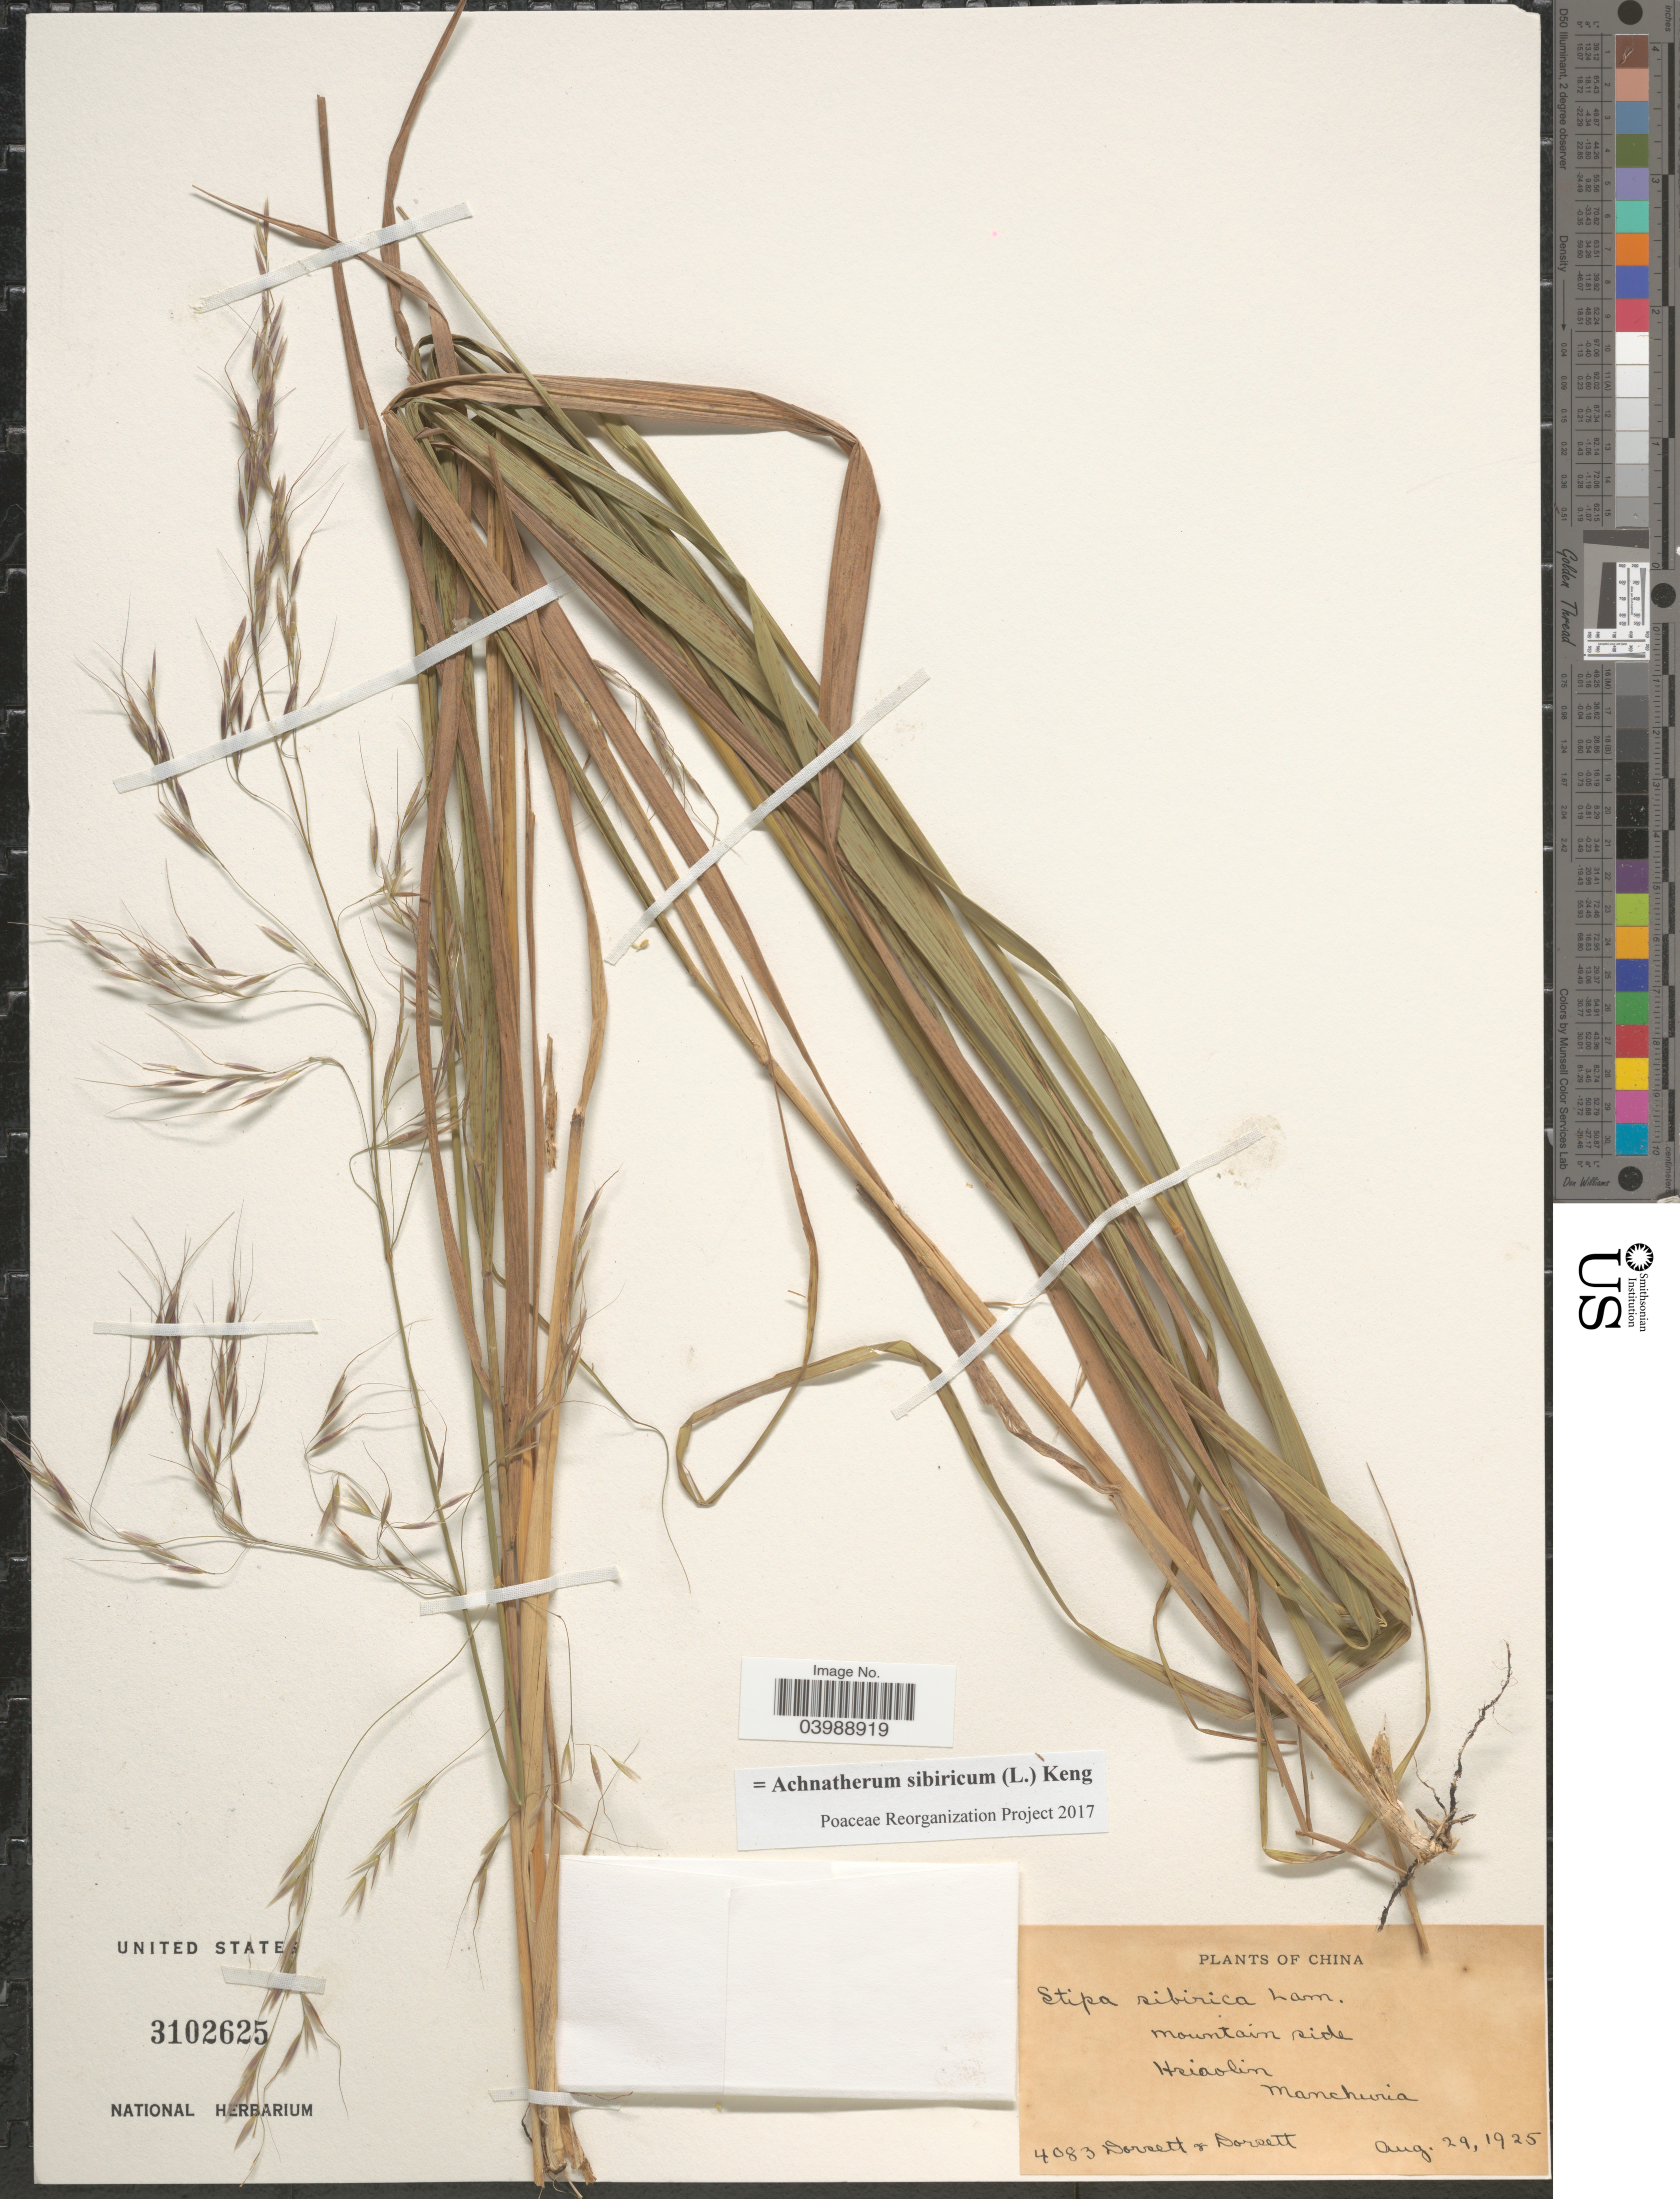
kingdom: Plantae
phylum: Tracheophyta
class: Liliopsida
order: Poales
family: Poaceae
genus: Achnatherum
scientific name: Achnatherum sibiricum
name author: (L.) Keng ex Tzvelev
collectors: -- Dorsett & -- Dorsett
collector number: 4083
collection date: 1925-08-29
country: China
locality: Mountain side. Hsiaolin. Manchuria.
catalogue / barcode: US 3102625